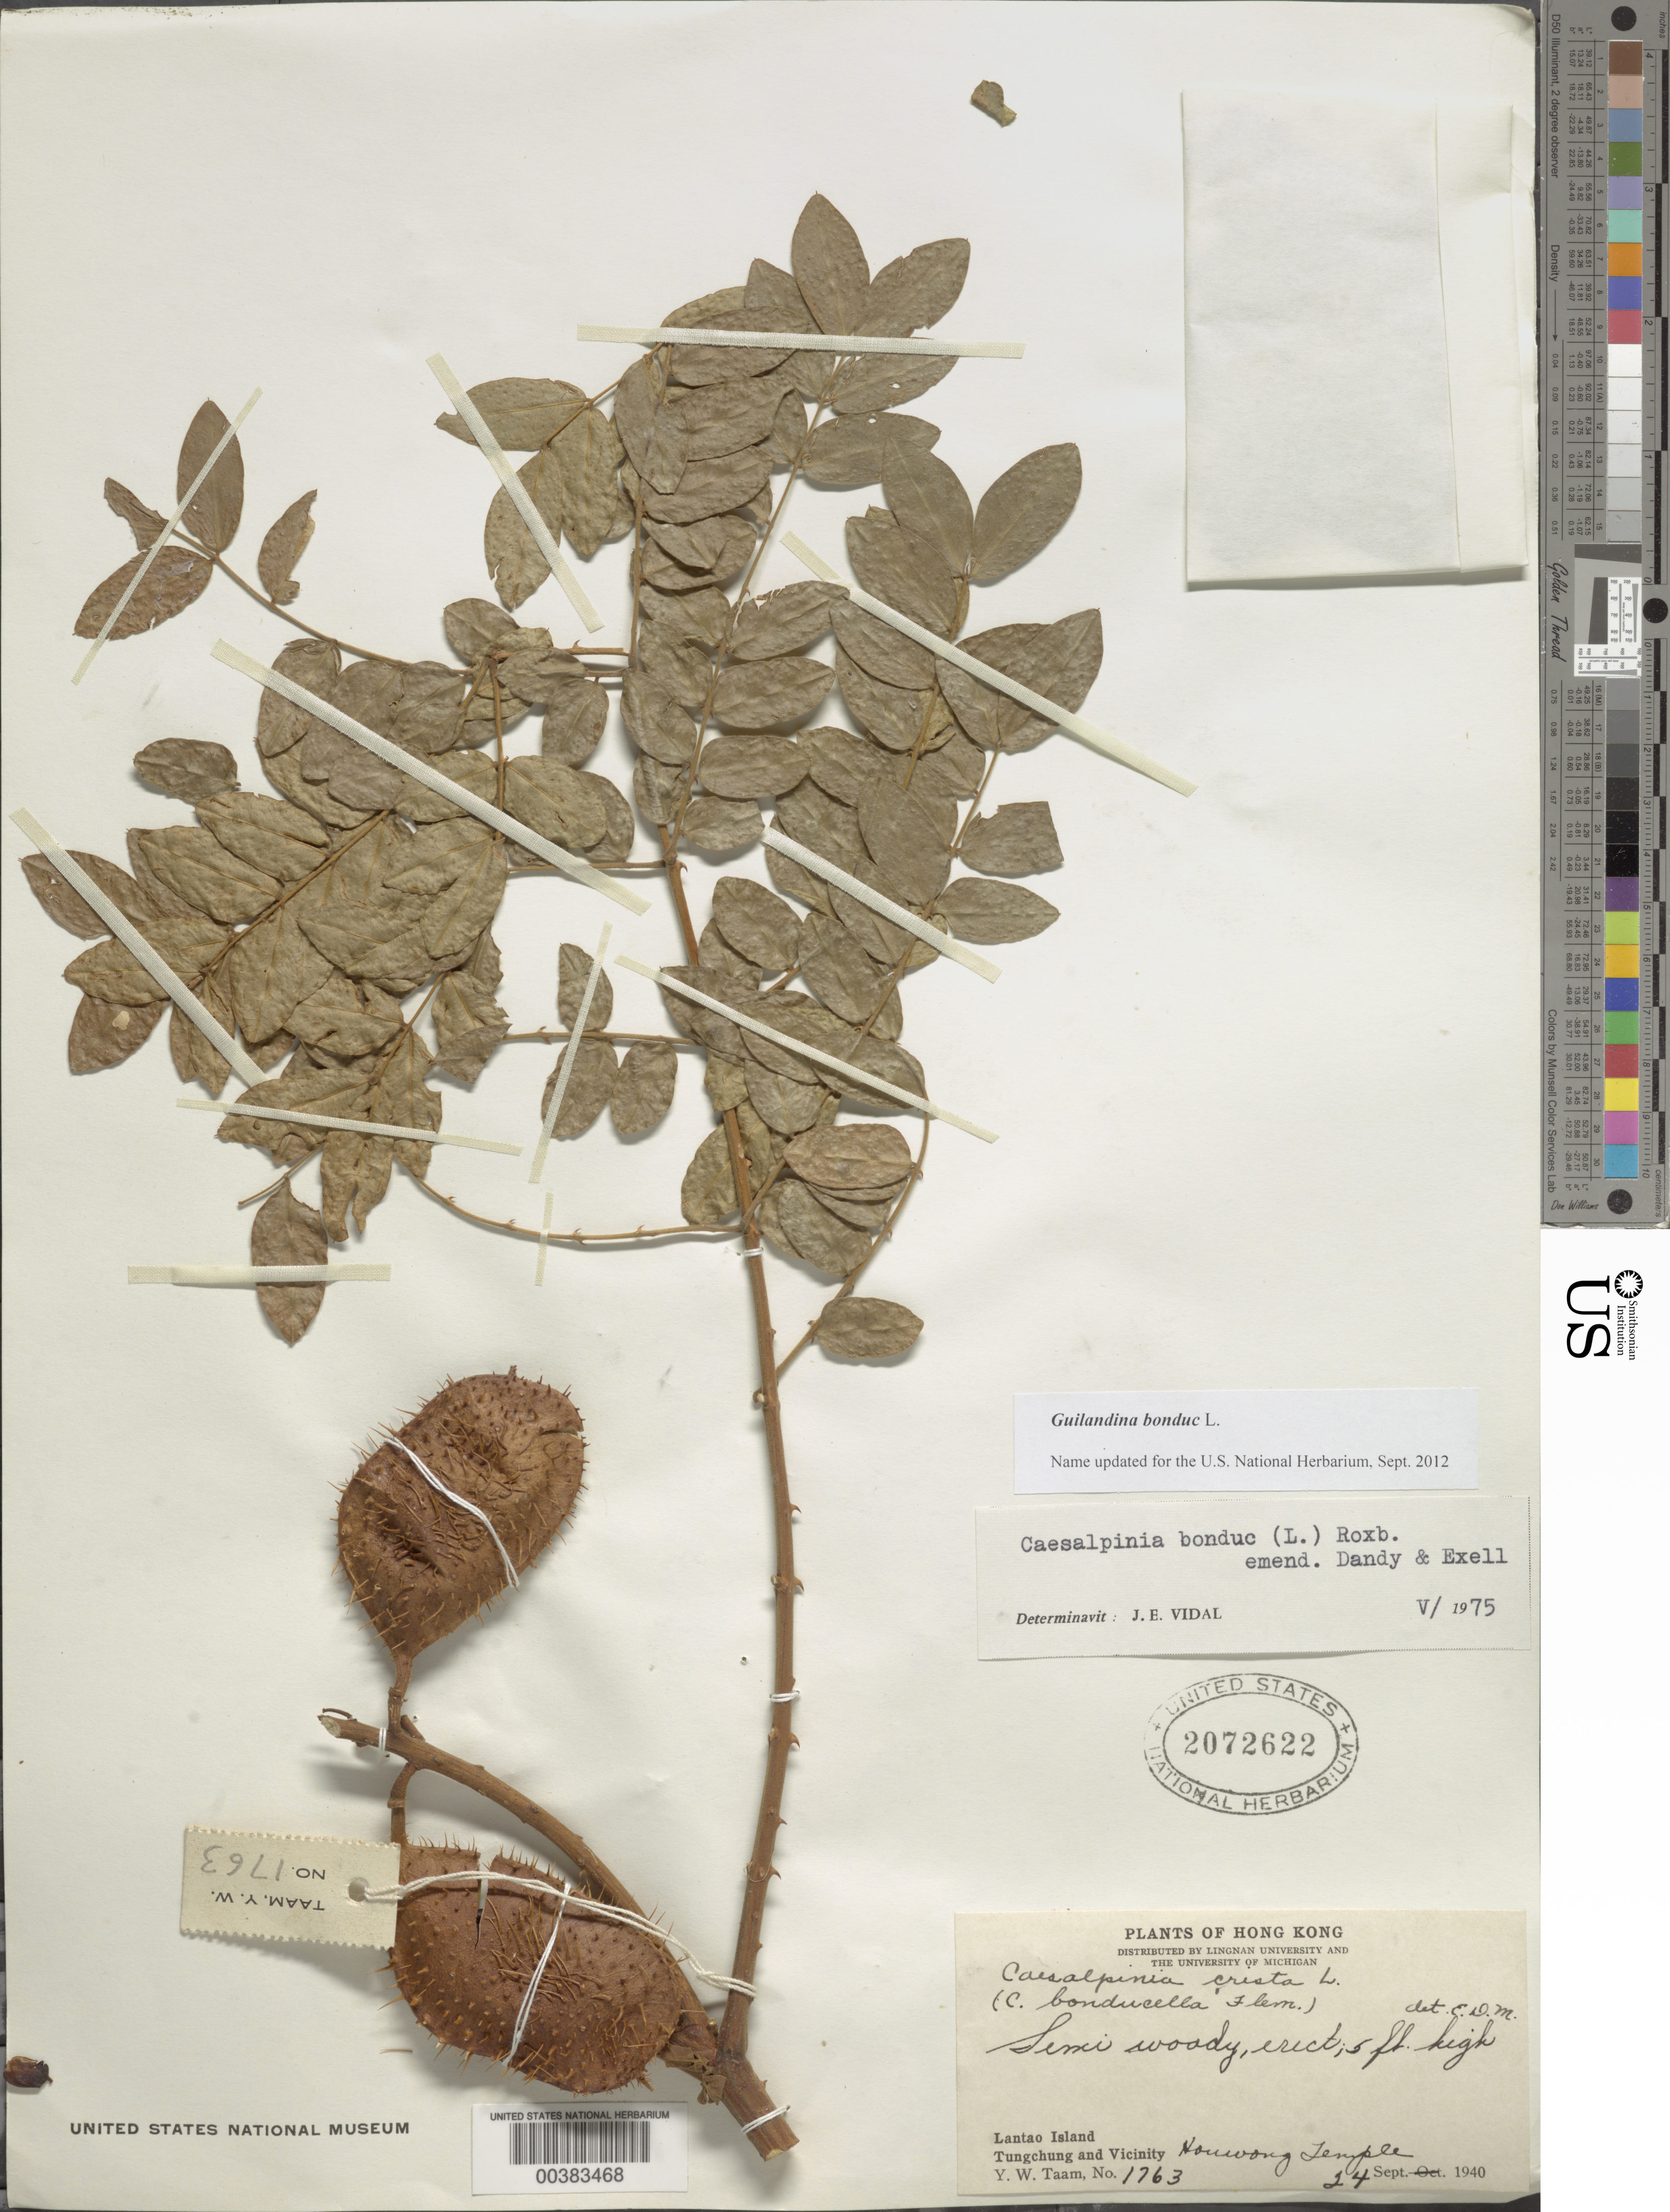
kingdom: Plantae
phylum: Tracheophyta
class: Magnoliopsida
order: Fabales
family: Fabaceae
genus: Guilandina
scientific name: Guilandina bonduc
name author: L.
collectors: Y. W. Taam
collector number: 1763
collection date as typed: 24 Sep 1940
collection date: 1940-09-24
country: China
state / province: Hong Kong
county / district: New Territories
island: Lan Tao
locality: Houwong temple; tungchung and vicinity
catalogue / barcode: US 2072622